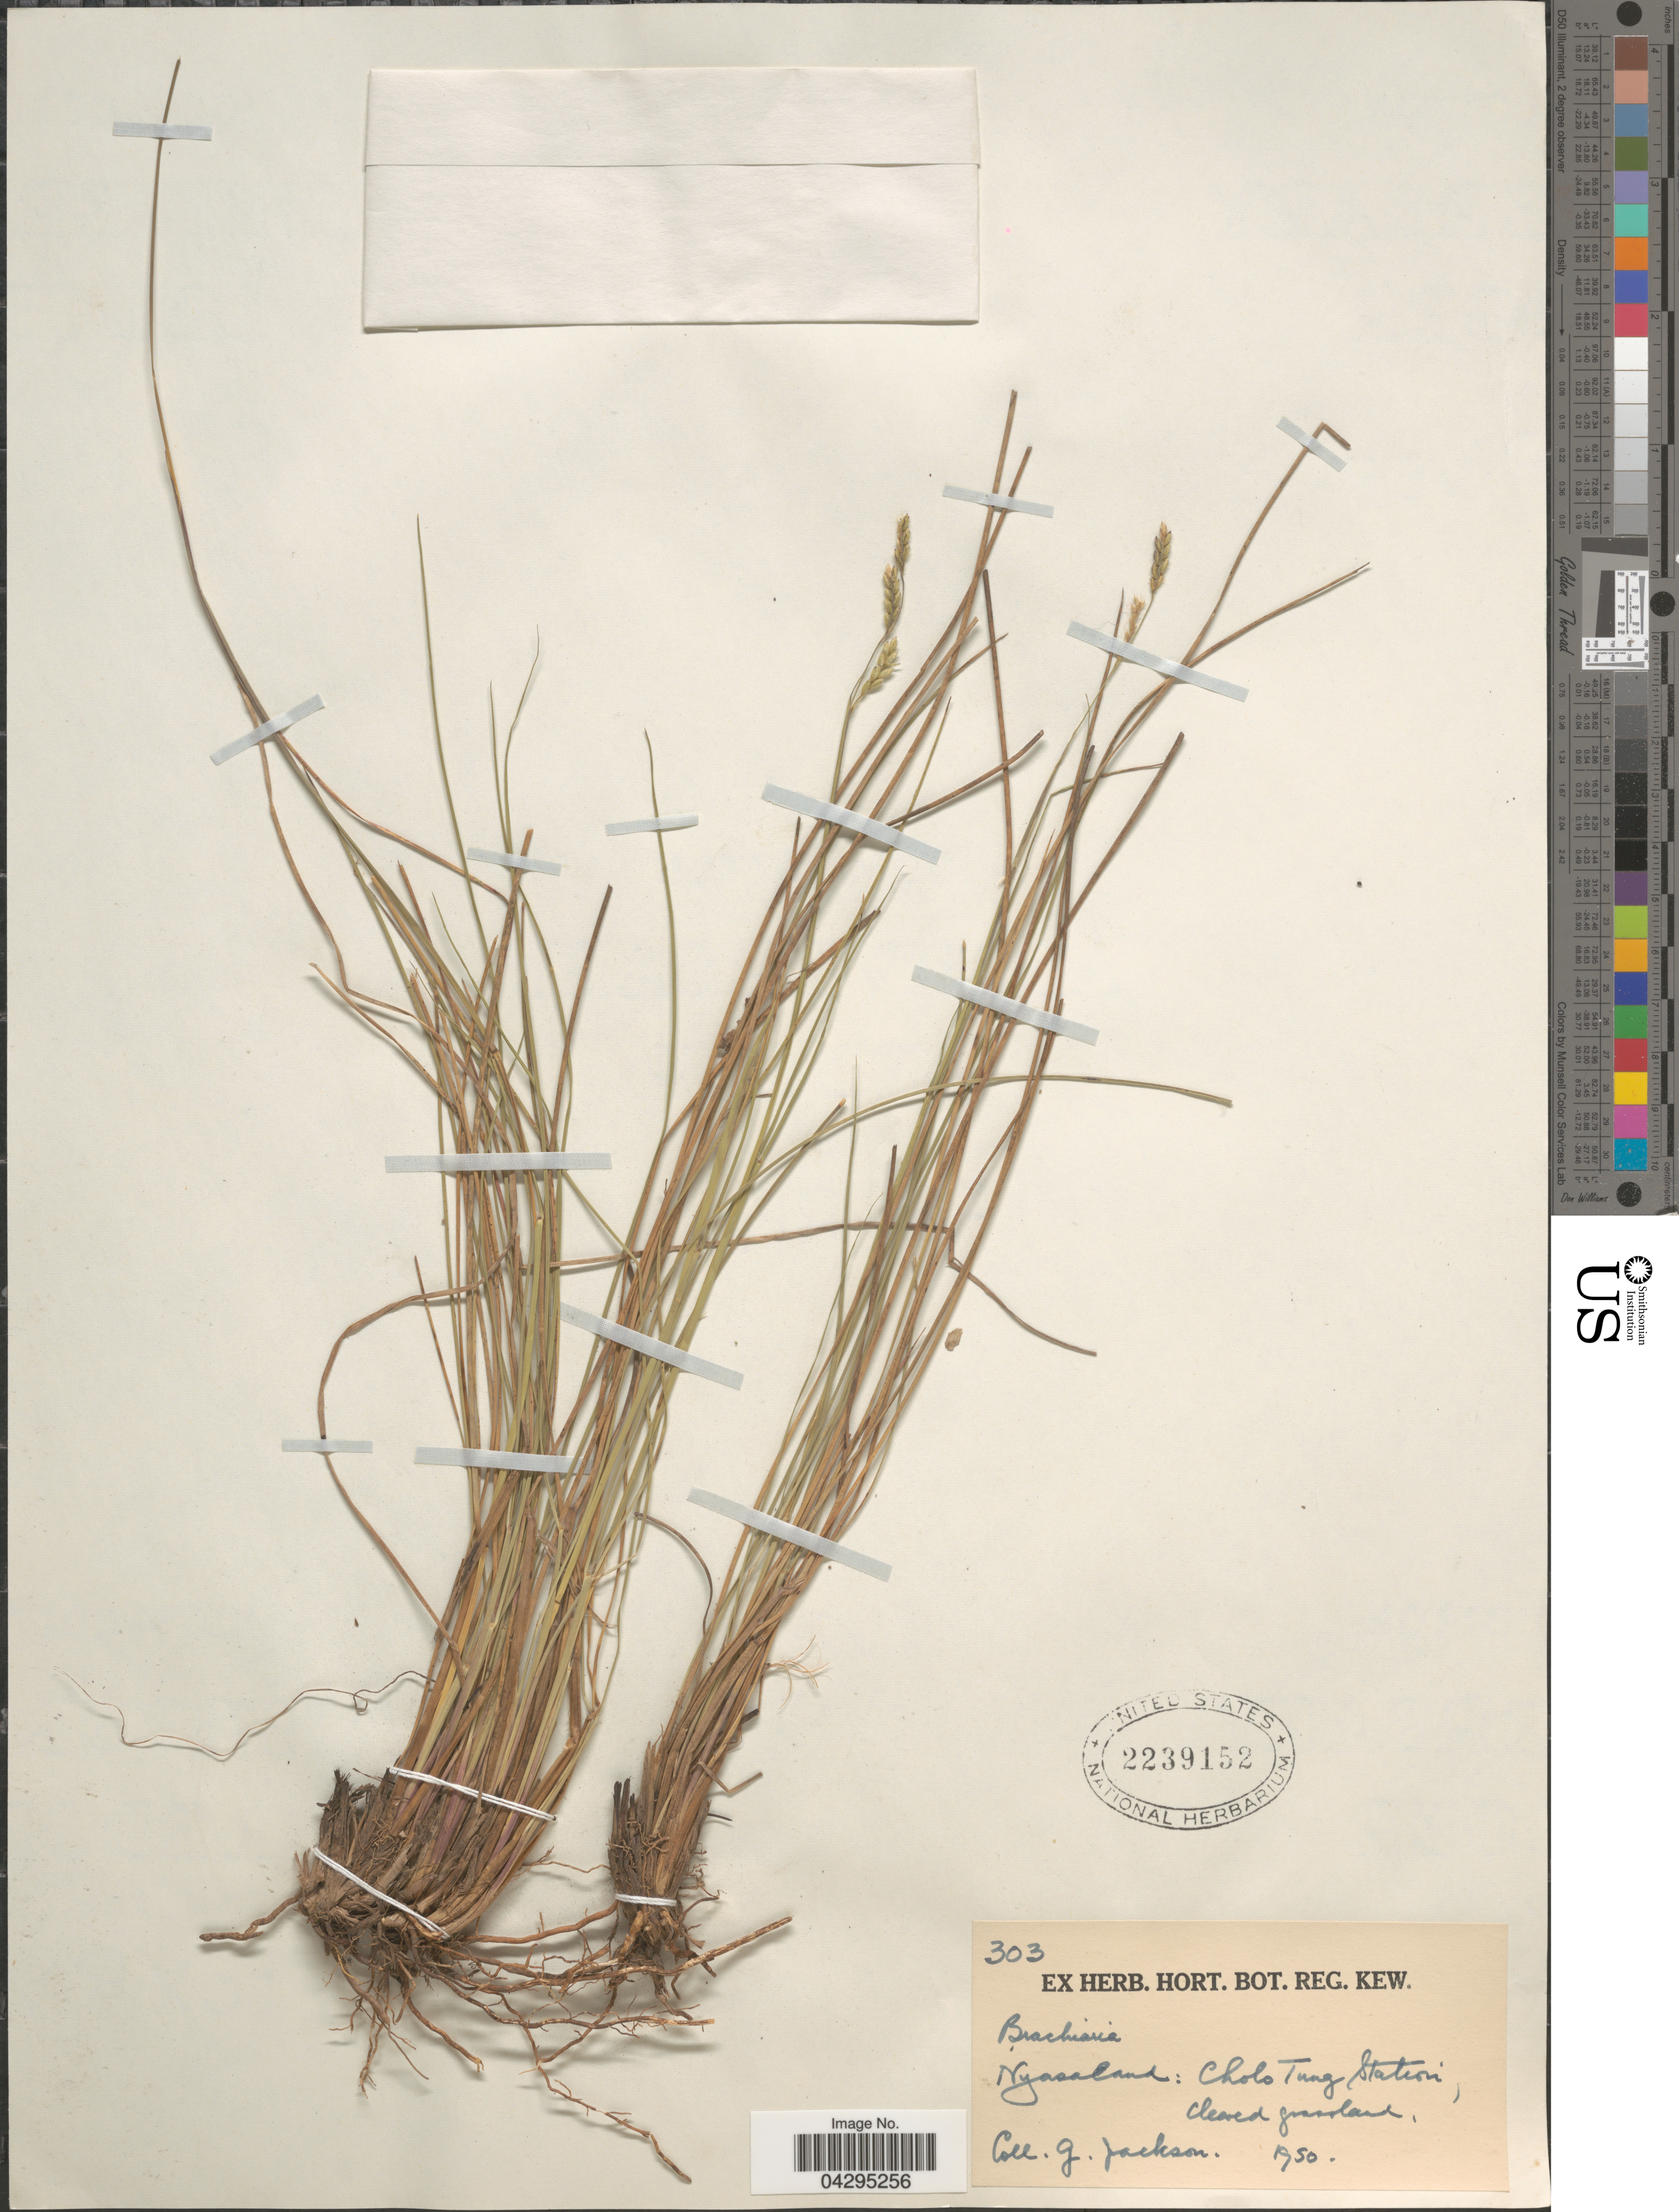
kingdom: Plantae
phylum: Tracheophyta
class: Liliopsida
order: Poales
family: Poaceae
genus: Urochloa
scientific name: Urochloa sp.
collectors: G. Jackson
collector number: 303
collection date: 1950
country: Malawi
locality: Nyasaland: CholoTung Station, cleared grassland.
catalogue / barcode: US 2239152